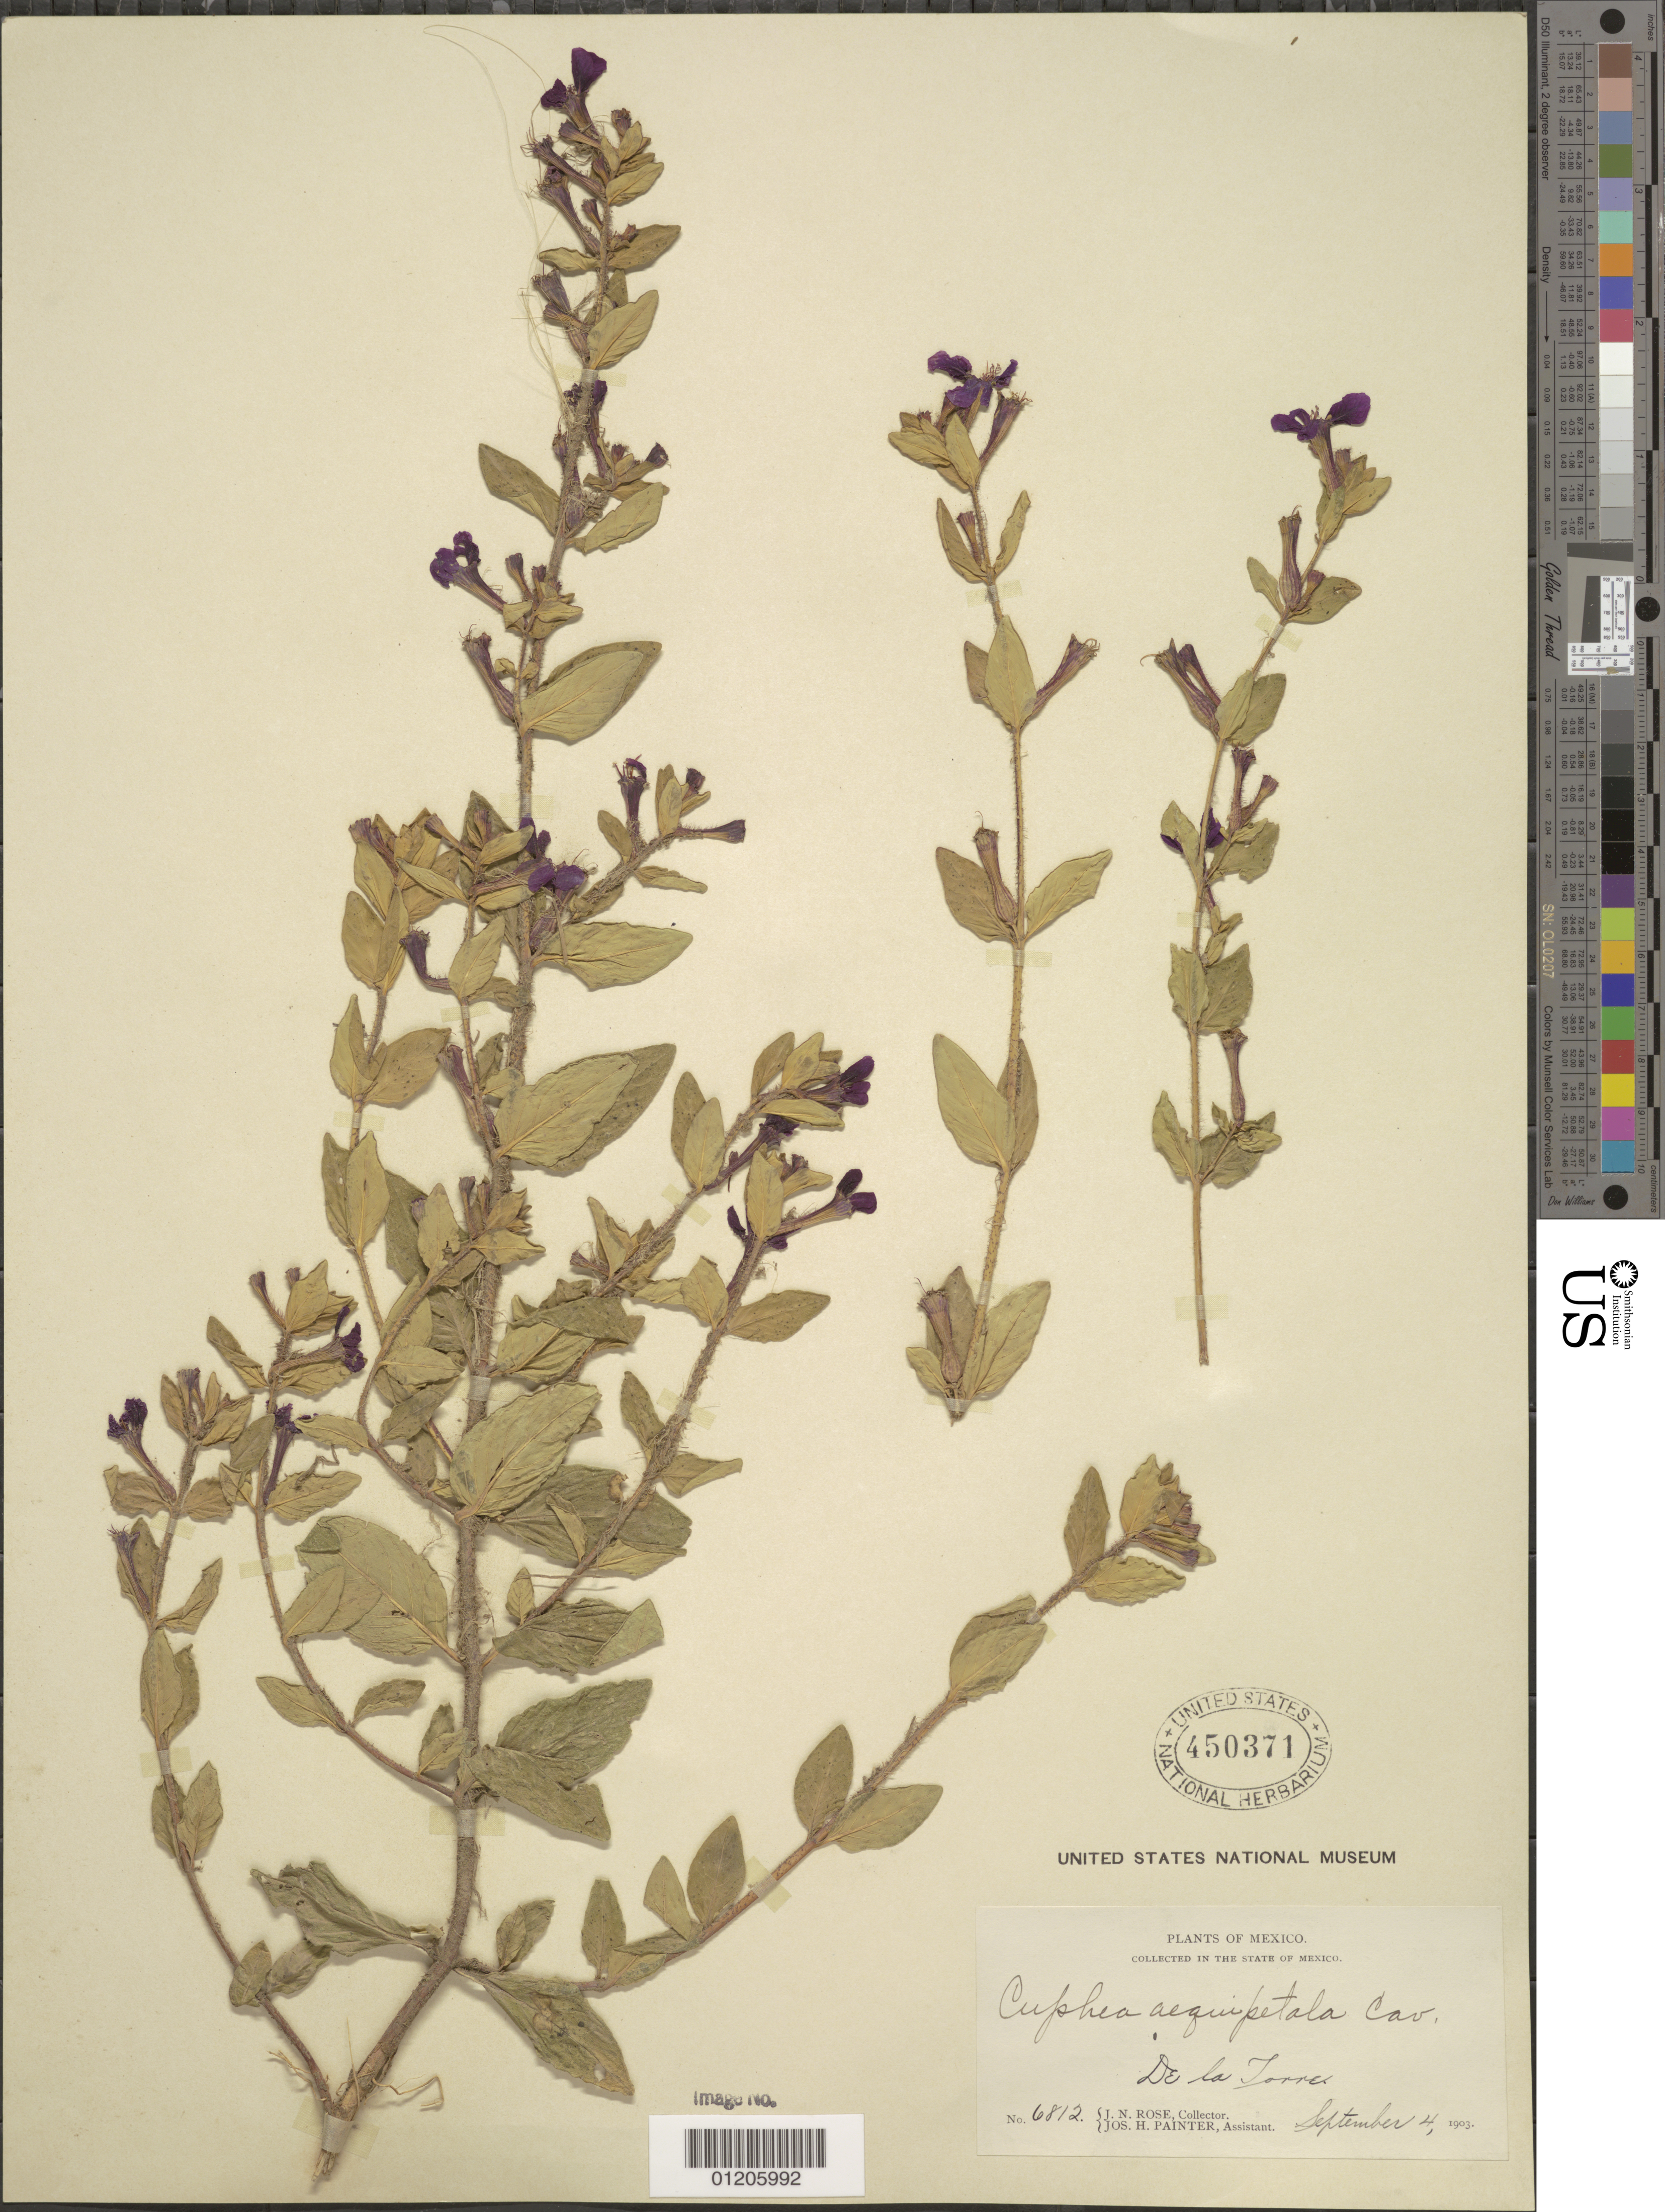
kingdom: Plantae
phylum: Tracheophyta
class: Magnoliopsida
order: Myrtales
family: Lythraceae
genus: Cuphea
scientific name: Cuphea aequipetala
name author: Cav.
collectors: J. N. Rose & J. H. Painter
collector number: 6812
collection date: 1903-09-04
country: Mexico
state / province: Mexico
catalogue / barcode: US 450371